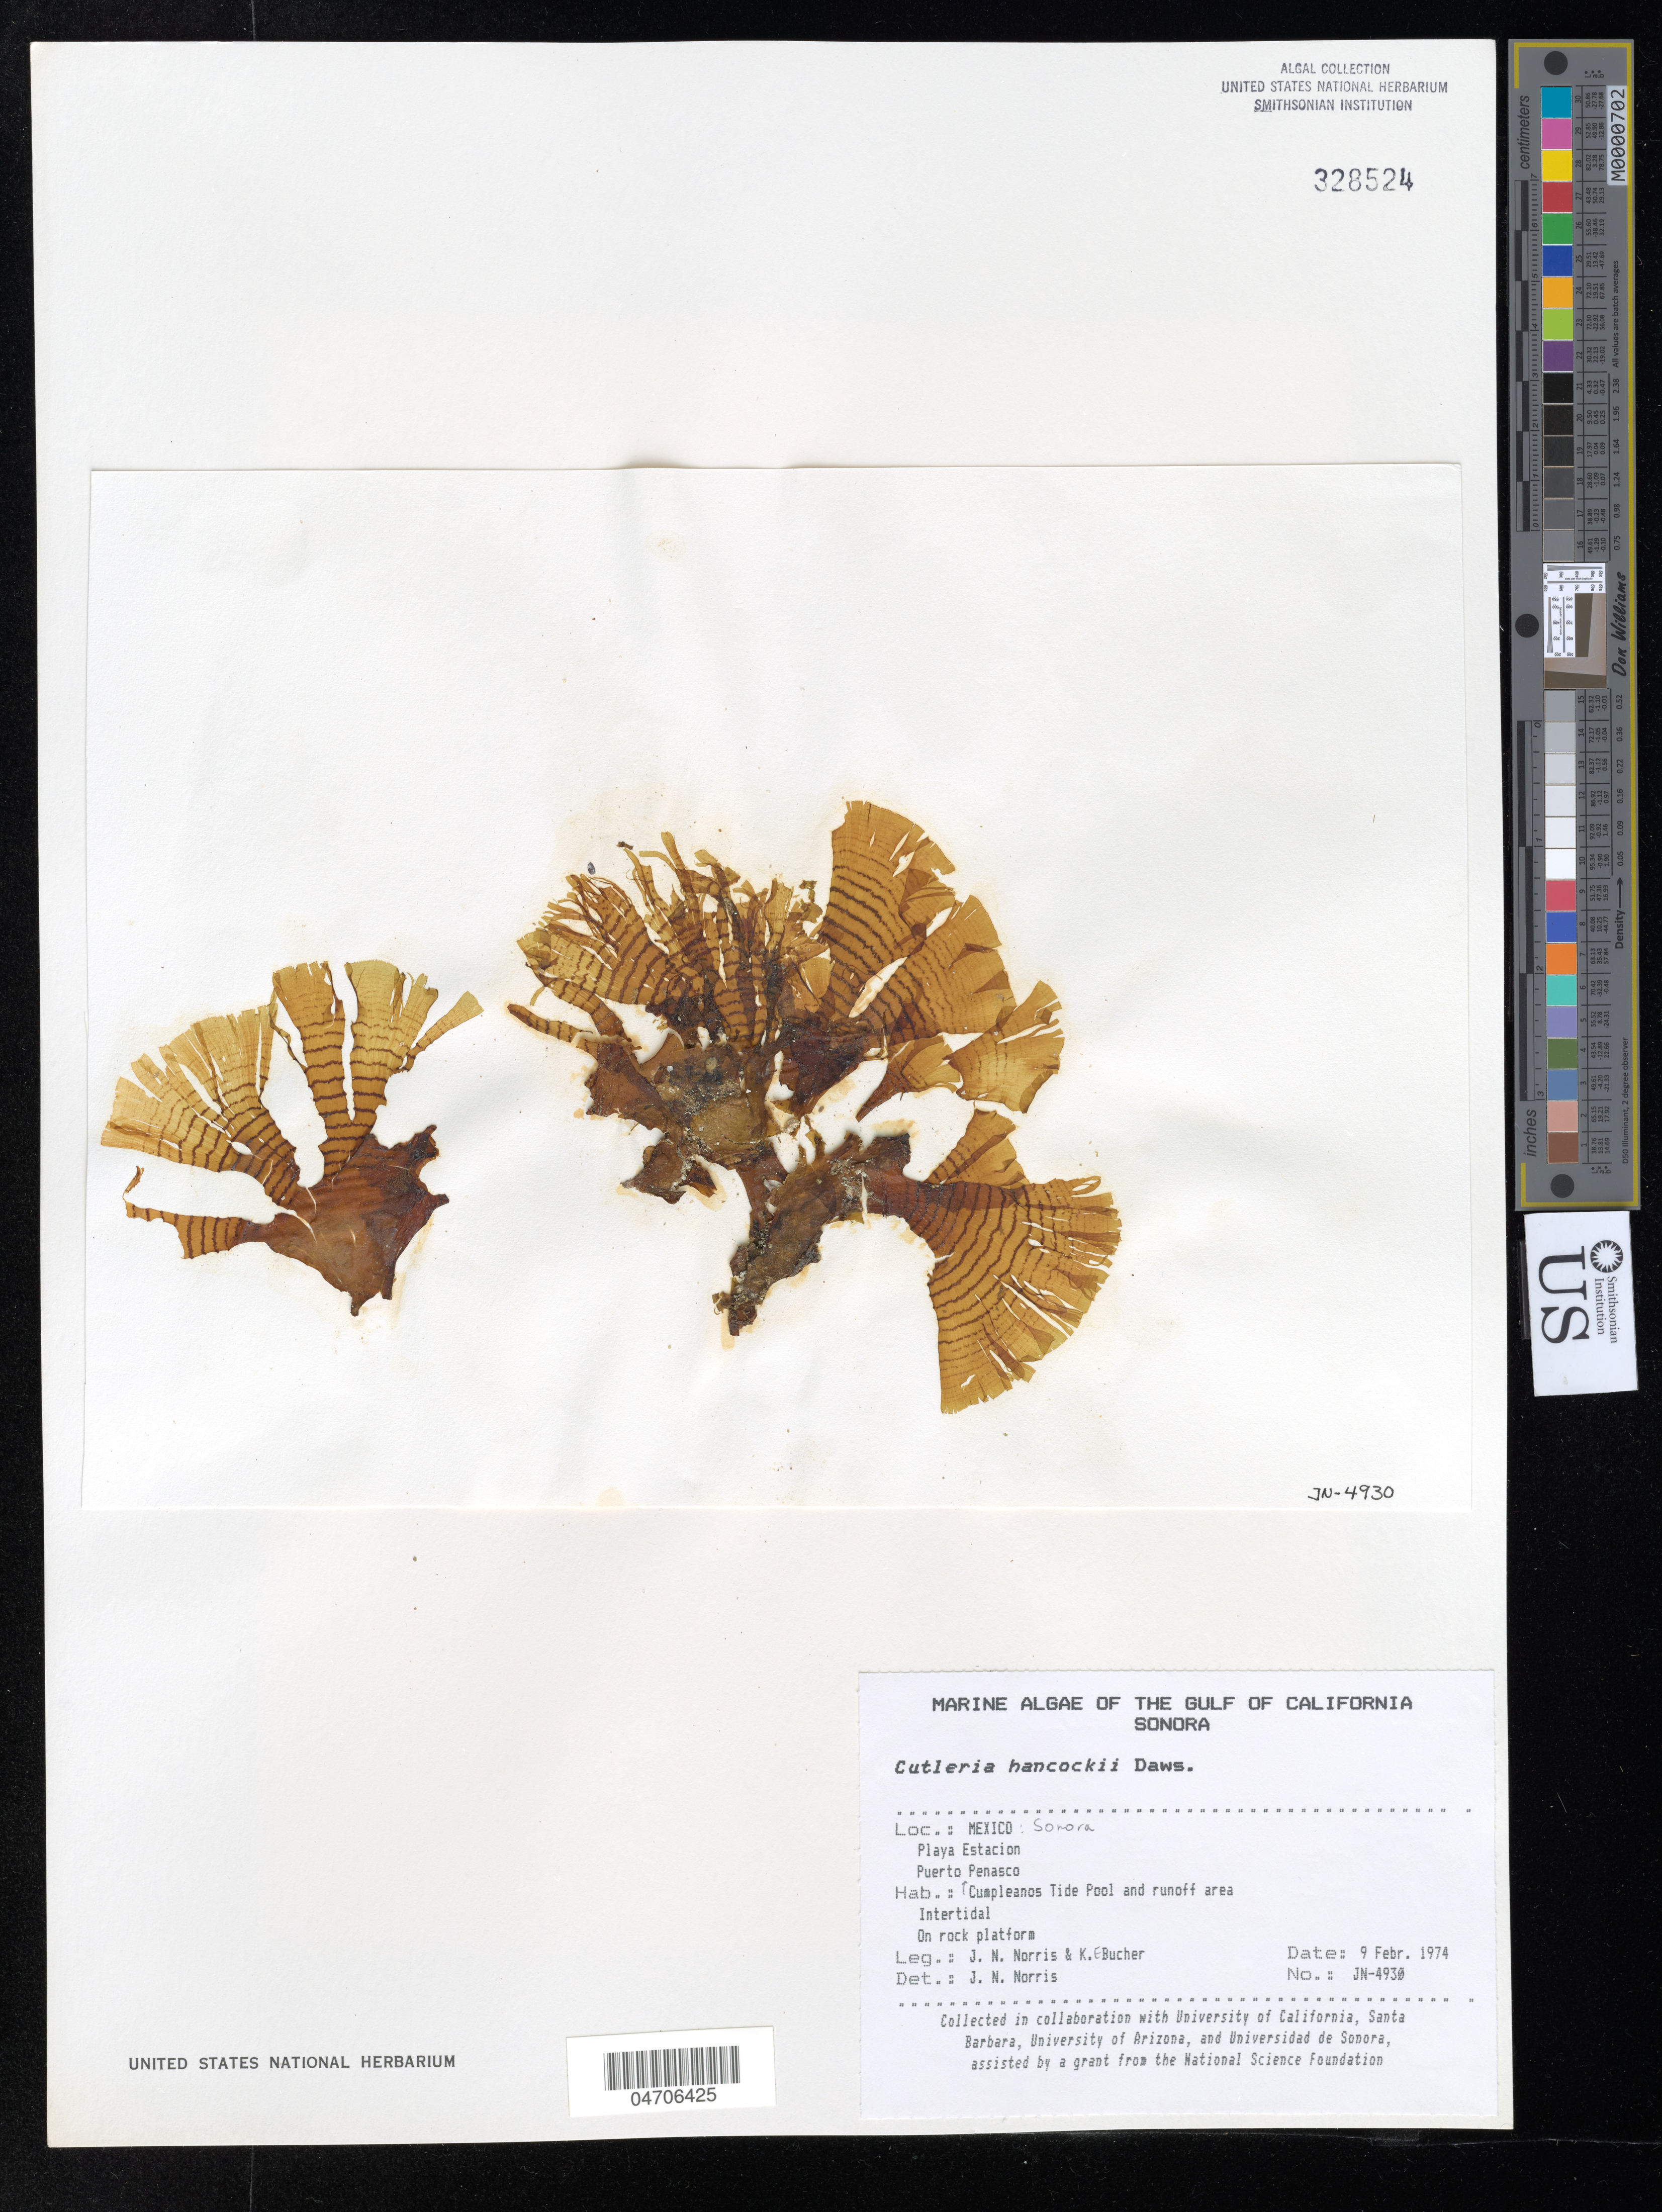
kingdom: Chromista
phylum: Ochrophyta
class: Phaeophyceae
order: Cutleriales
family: Cutleriaceae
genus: Cutleria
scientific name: Cutleria hancockii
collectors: J. Norris & K. E. Bucher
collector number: JN-4930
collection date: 1974-02-09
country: Mexico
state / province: Sonora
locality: The Gulf of California. Playa Estacion. Puerto Penasco. Cumpleanos Tide Pool and runoff area. Intertidal.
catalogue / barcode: US 328524